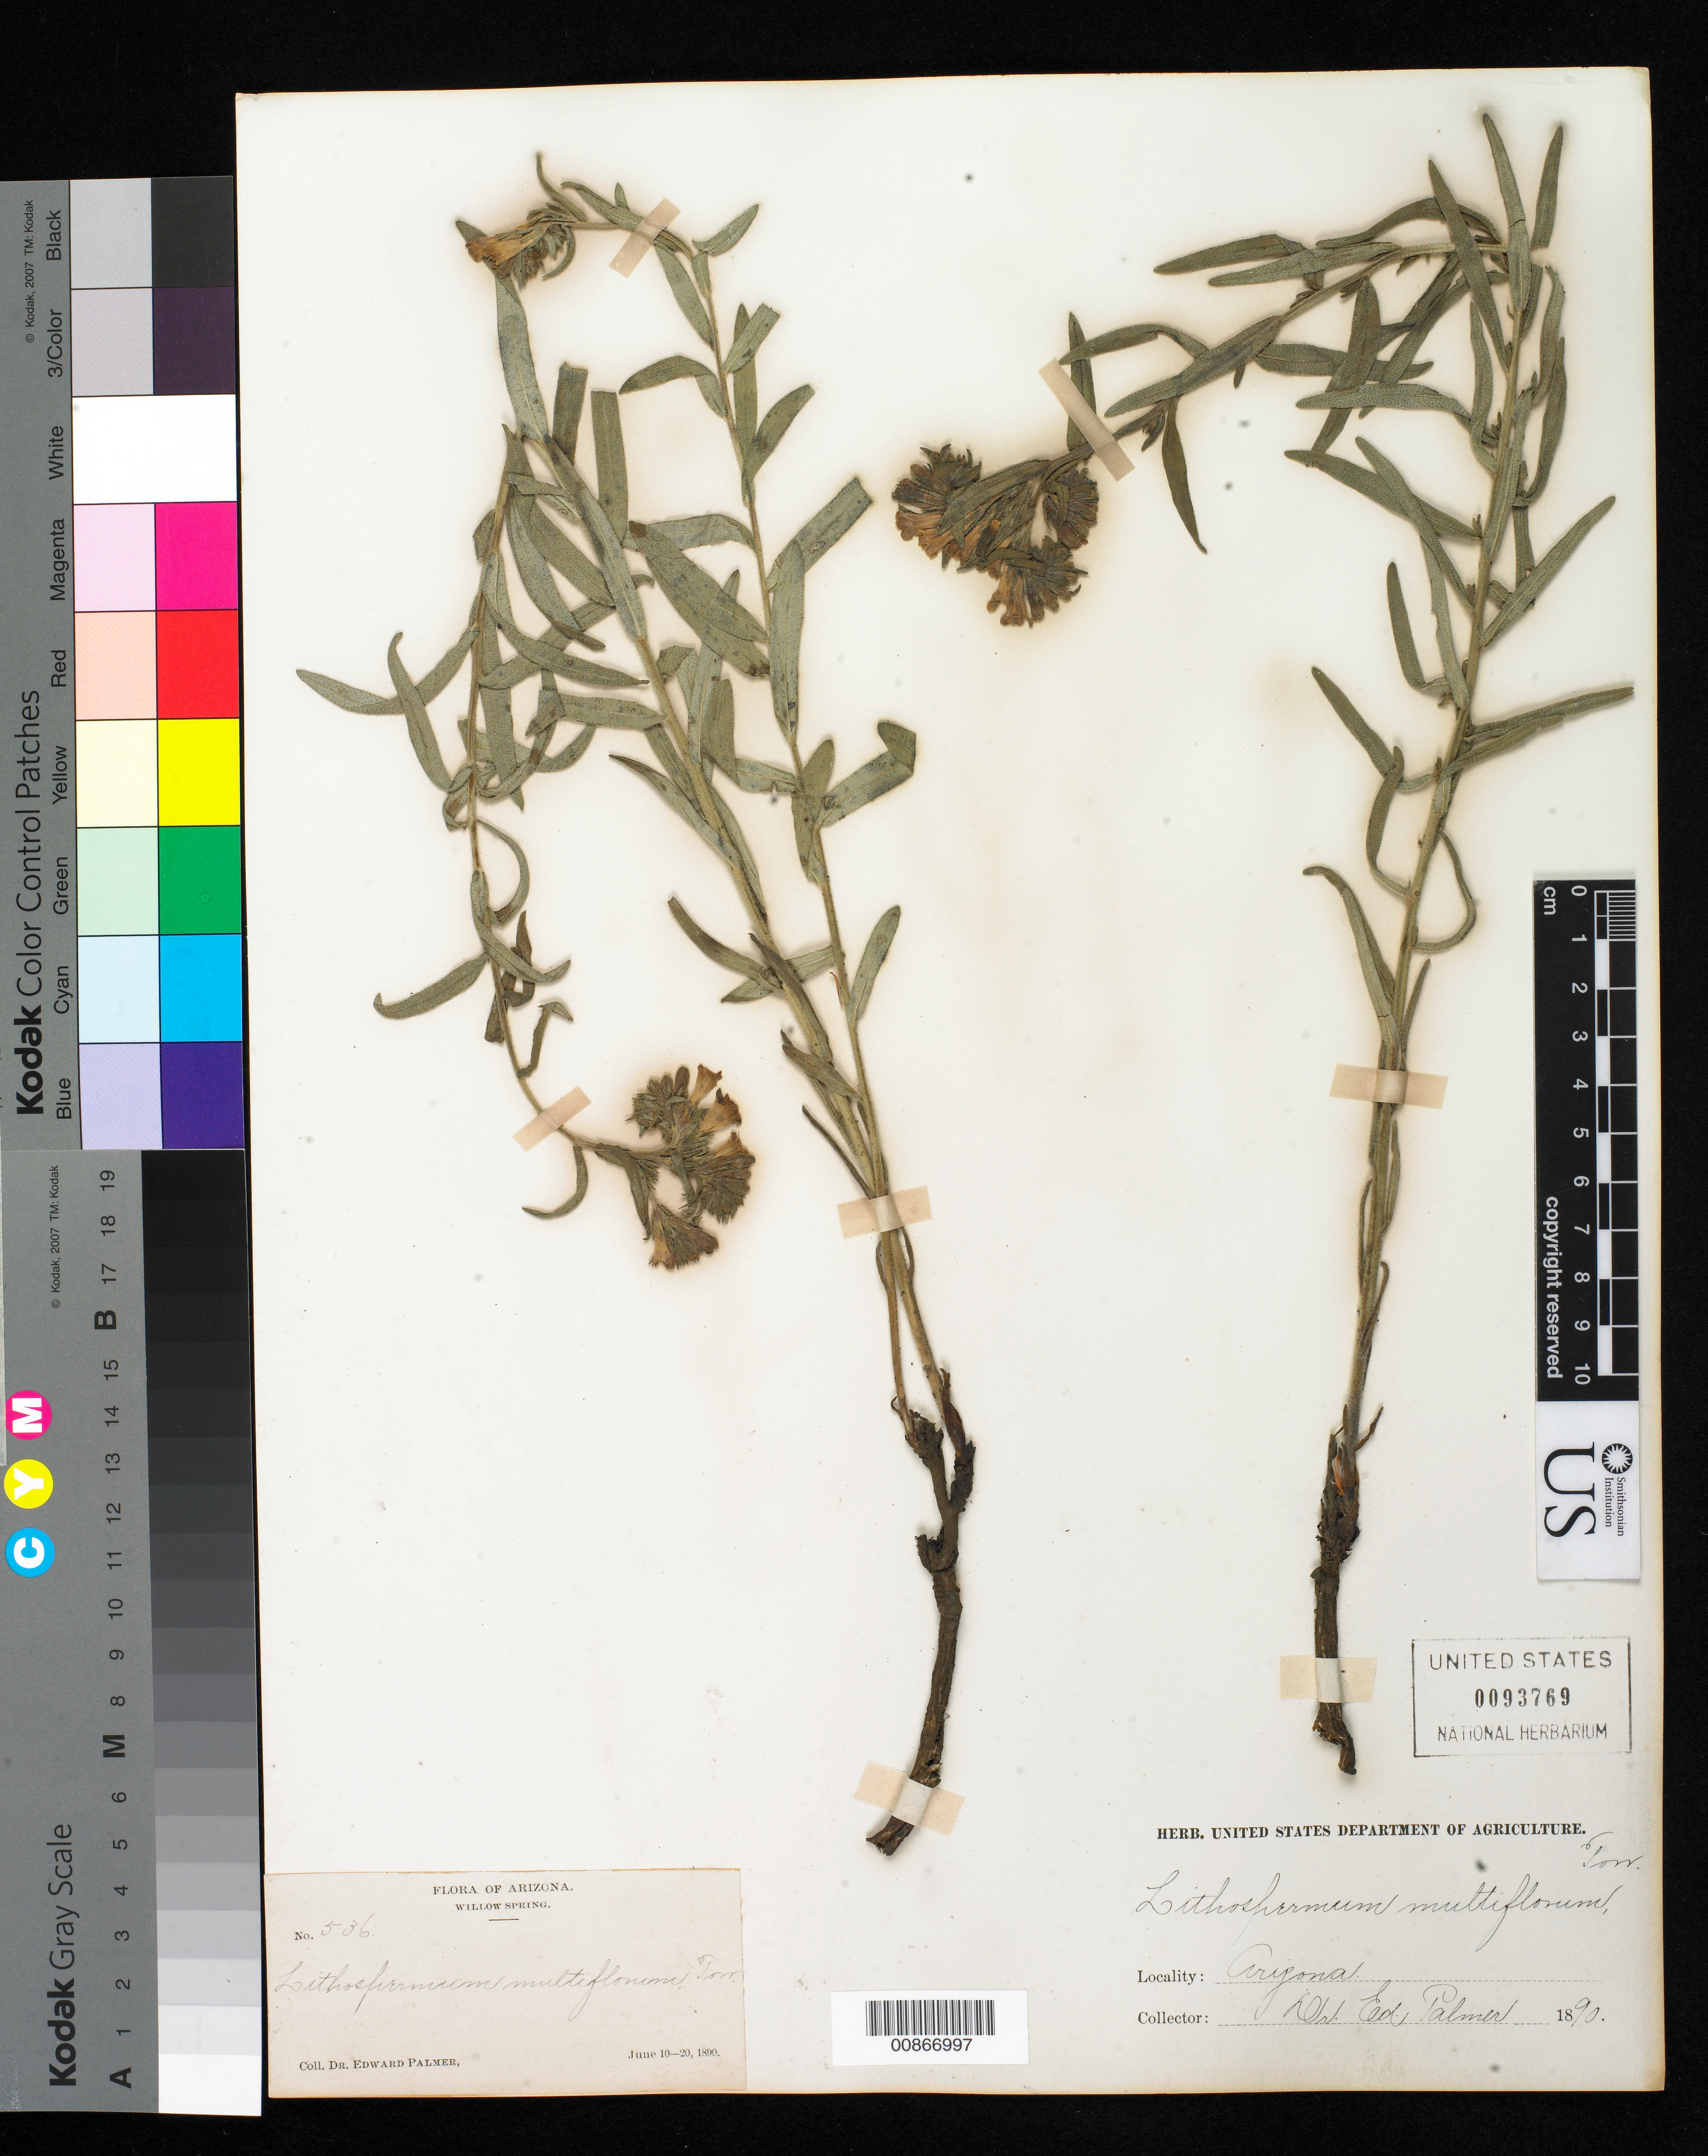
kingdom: Plantae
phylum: Tracheophyta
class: Magnoliopsida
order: Boraginales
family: Boraginaceae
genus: Lithospermum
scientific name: Lithospermum multiflorum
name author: Torr. ex A. Gray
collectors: E. Palmer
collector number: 536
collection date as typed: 10 Jun 1890 to 20 Jun 1890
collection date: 1890-06-10/1890-06-20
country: United States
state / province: Arizona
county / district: Coconino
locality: Willow Spring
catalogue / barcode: US 93769